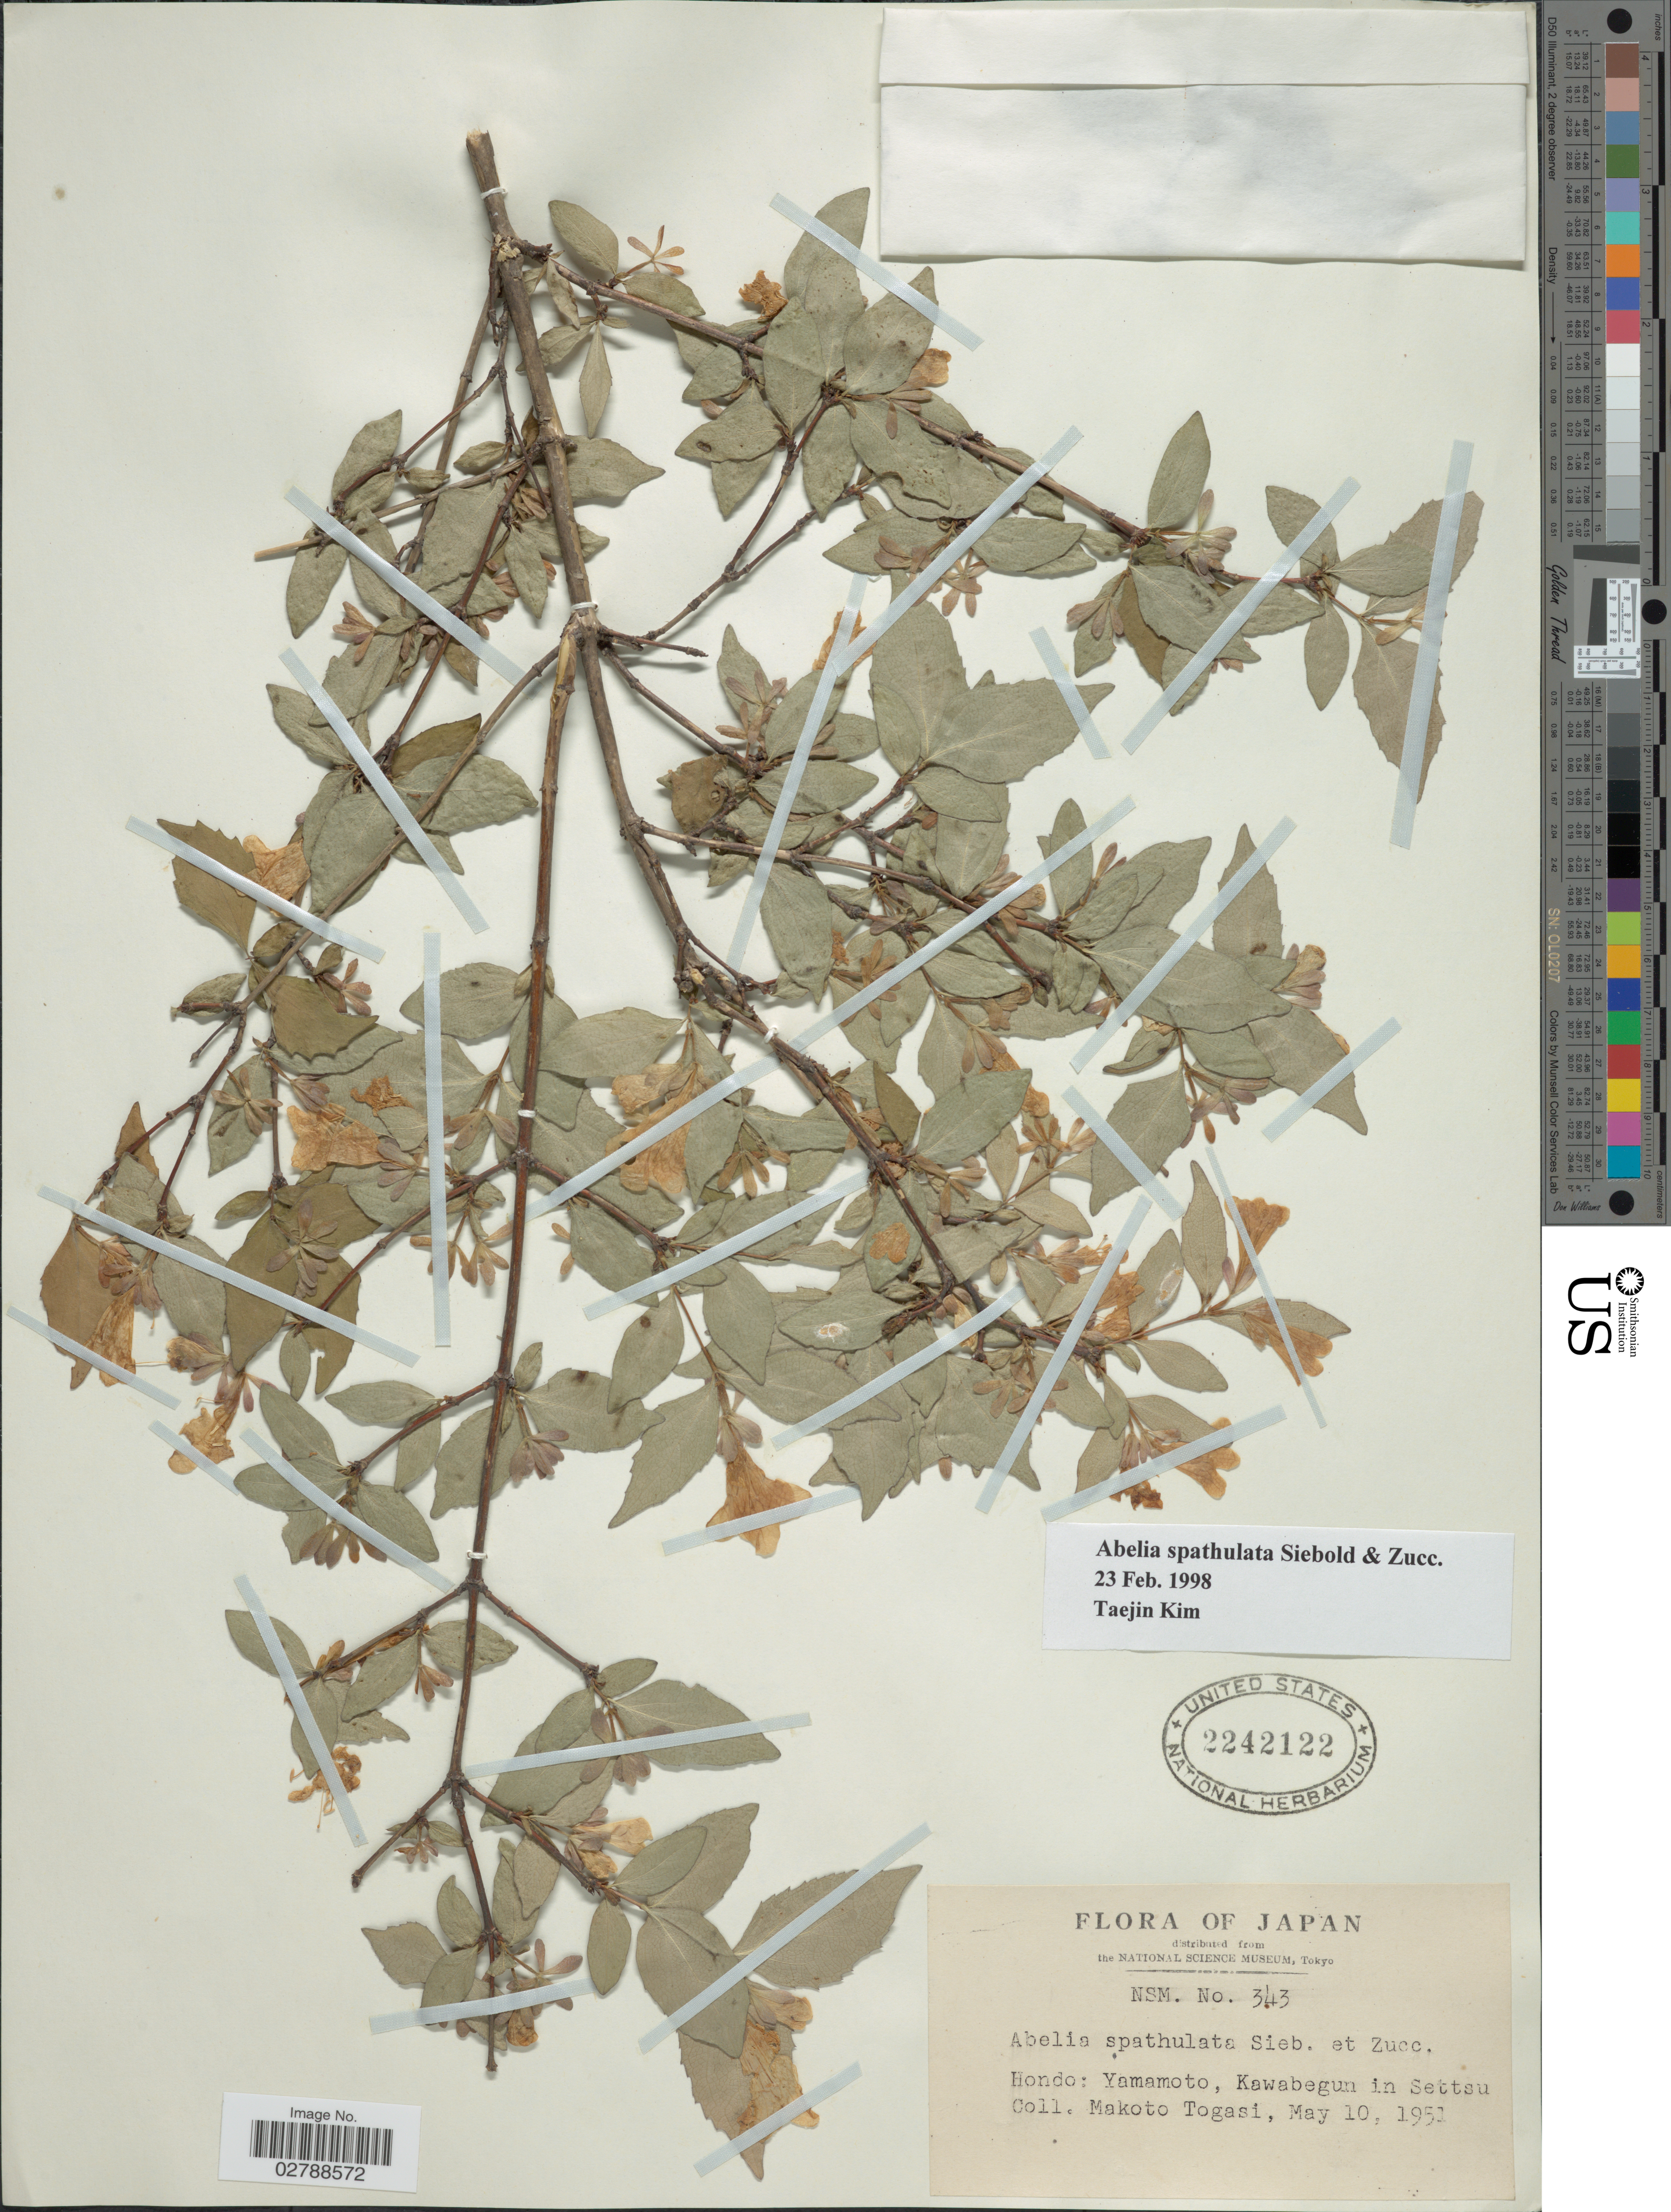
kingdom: Plantae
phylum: Tracheophyta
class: Magnoliopsida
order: Dipsacales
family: Caprifoliaceae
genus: Abelia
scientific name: Abelia spathulata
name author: Siebold & Zucc.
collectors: M. Togasi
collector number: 343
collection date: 1951-05-10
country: Japan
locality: Hondo: Yamamoto, Kawabegun in Settsu.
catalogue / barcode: US 2242122